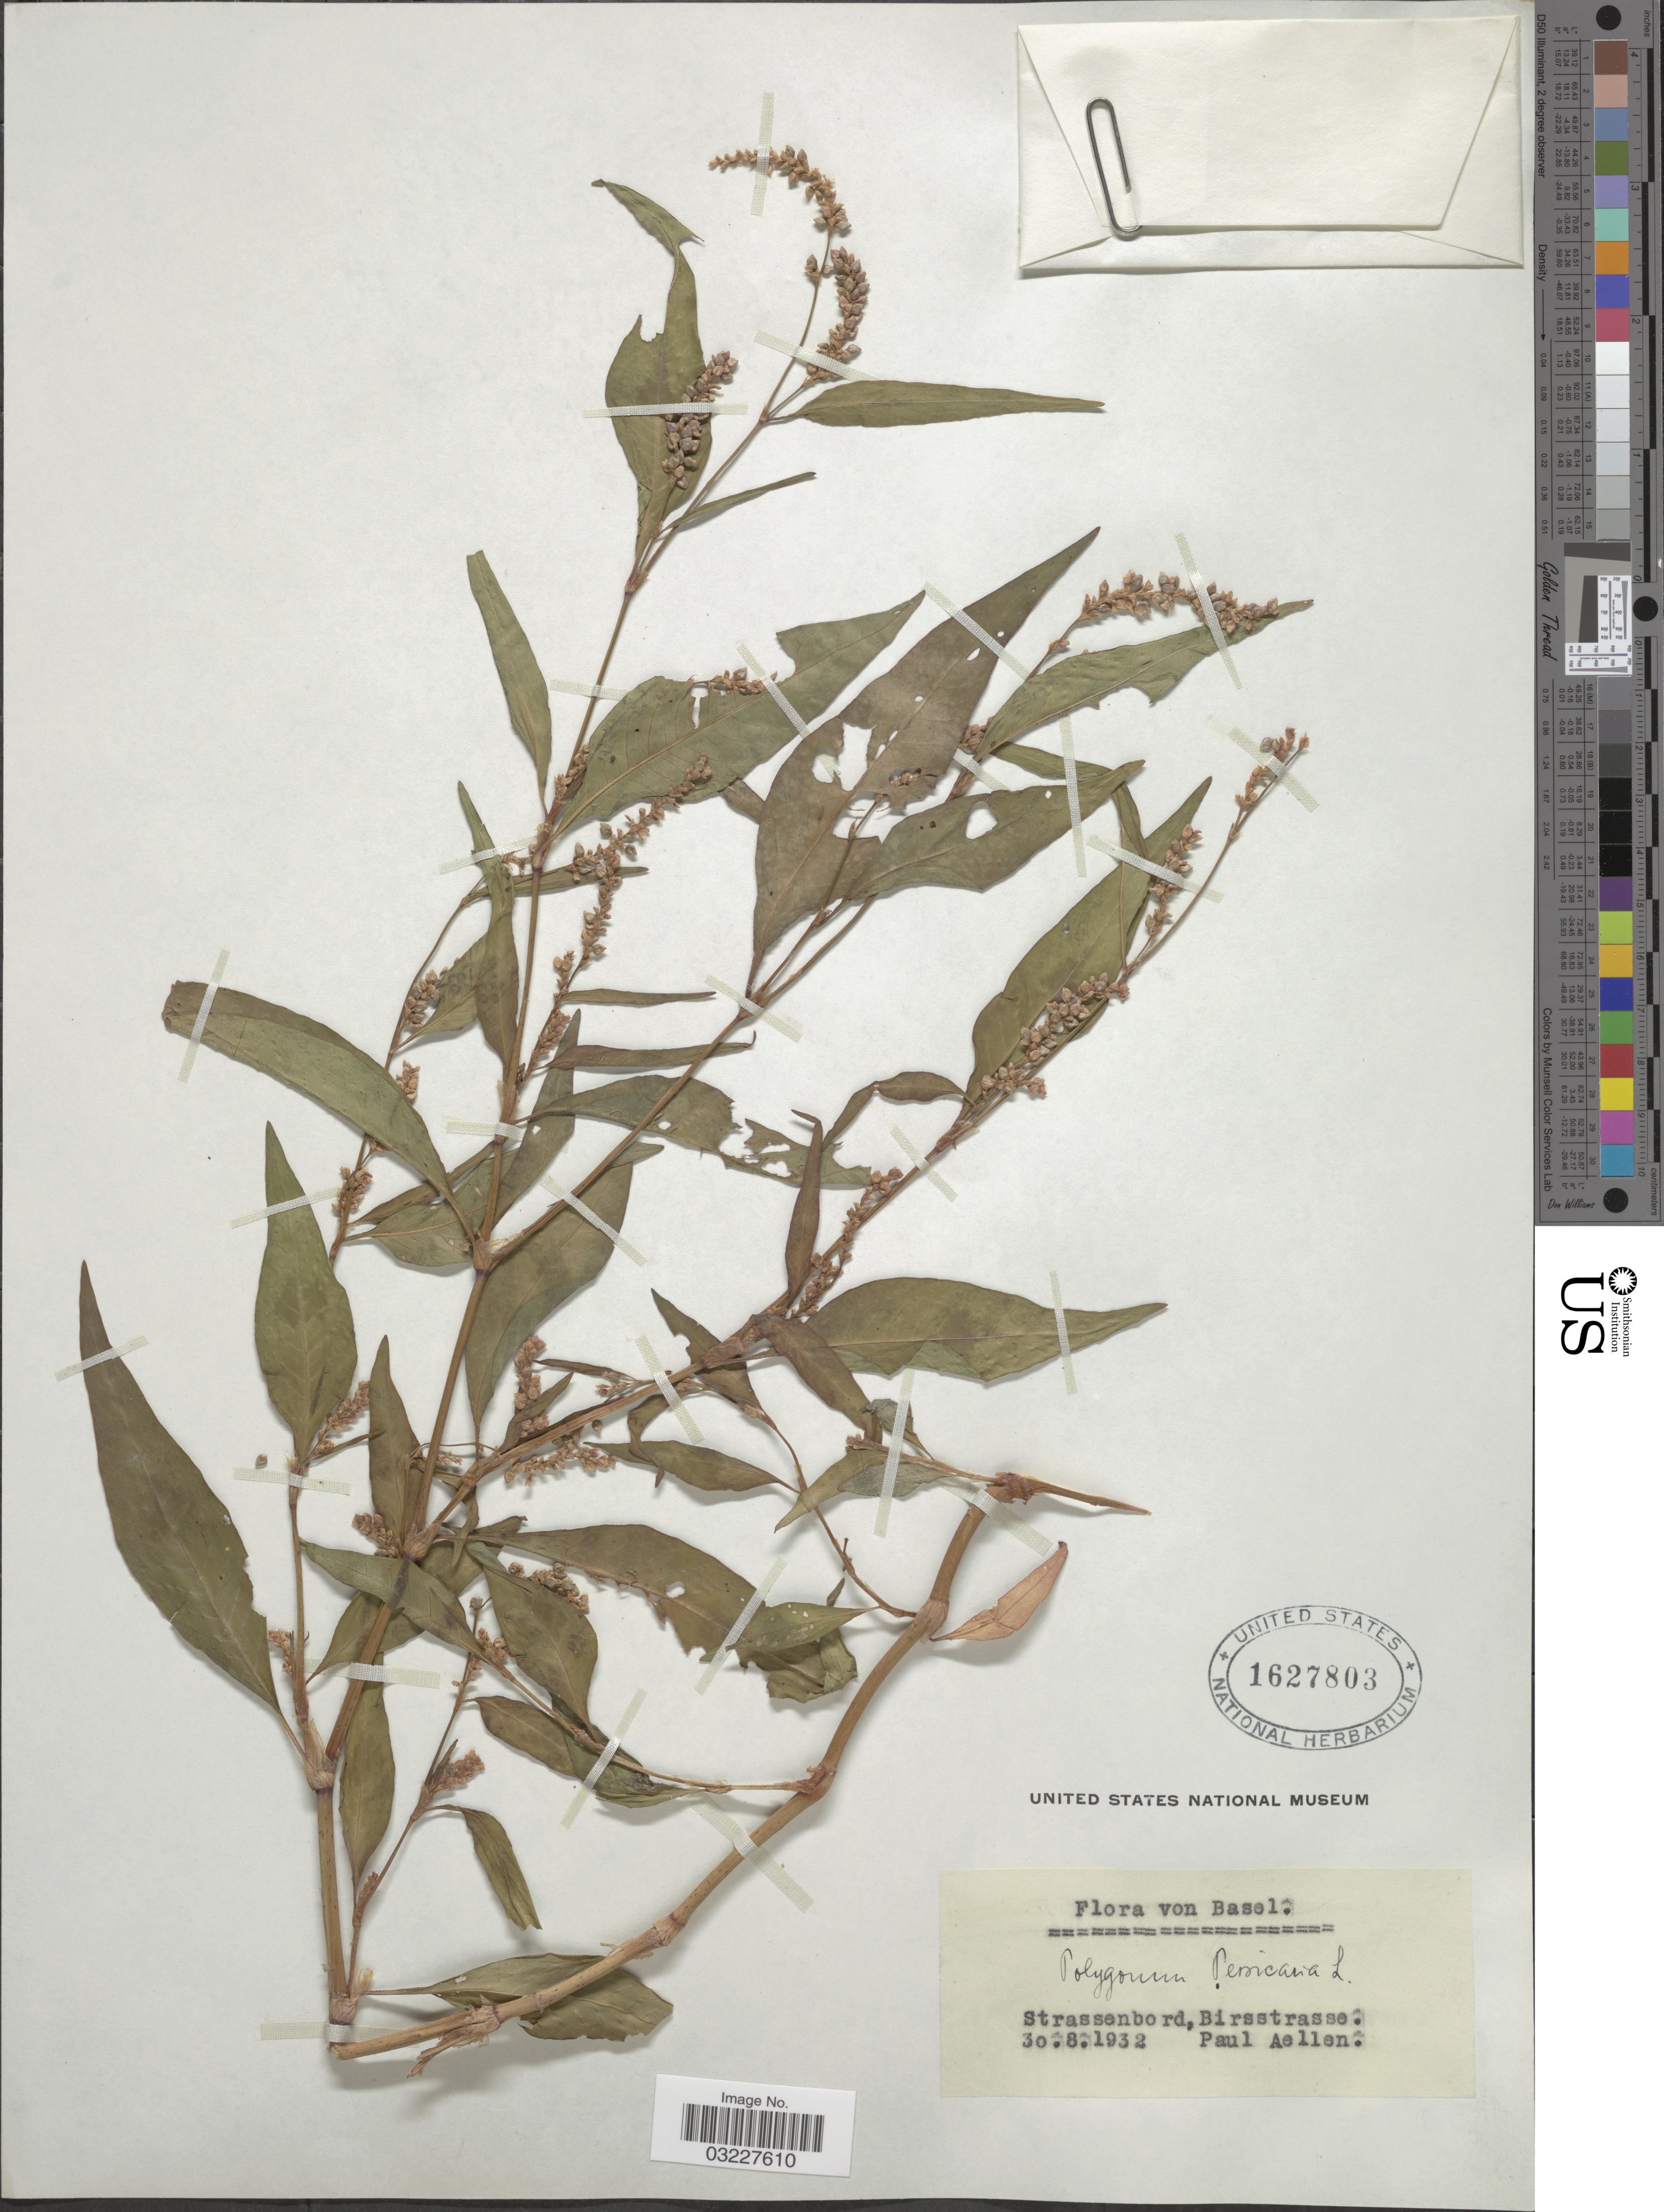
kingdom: Plantae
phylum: Tracheophyta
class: Magnoliopsida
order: Caryophyllales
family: Polygonaceae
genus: Polygonum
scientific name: Polygonum persicaria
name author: L.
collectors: P. Aellen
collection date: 1932-08-30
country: Switzerland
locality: Basel. Strassenbord, Birsstrasse.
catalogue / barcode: US 1627803